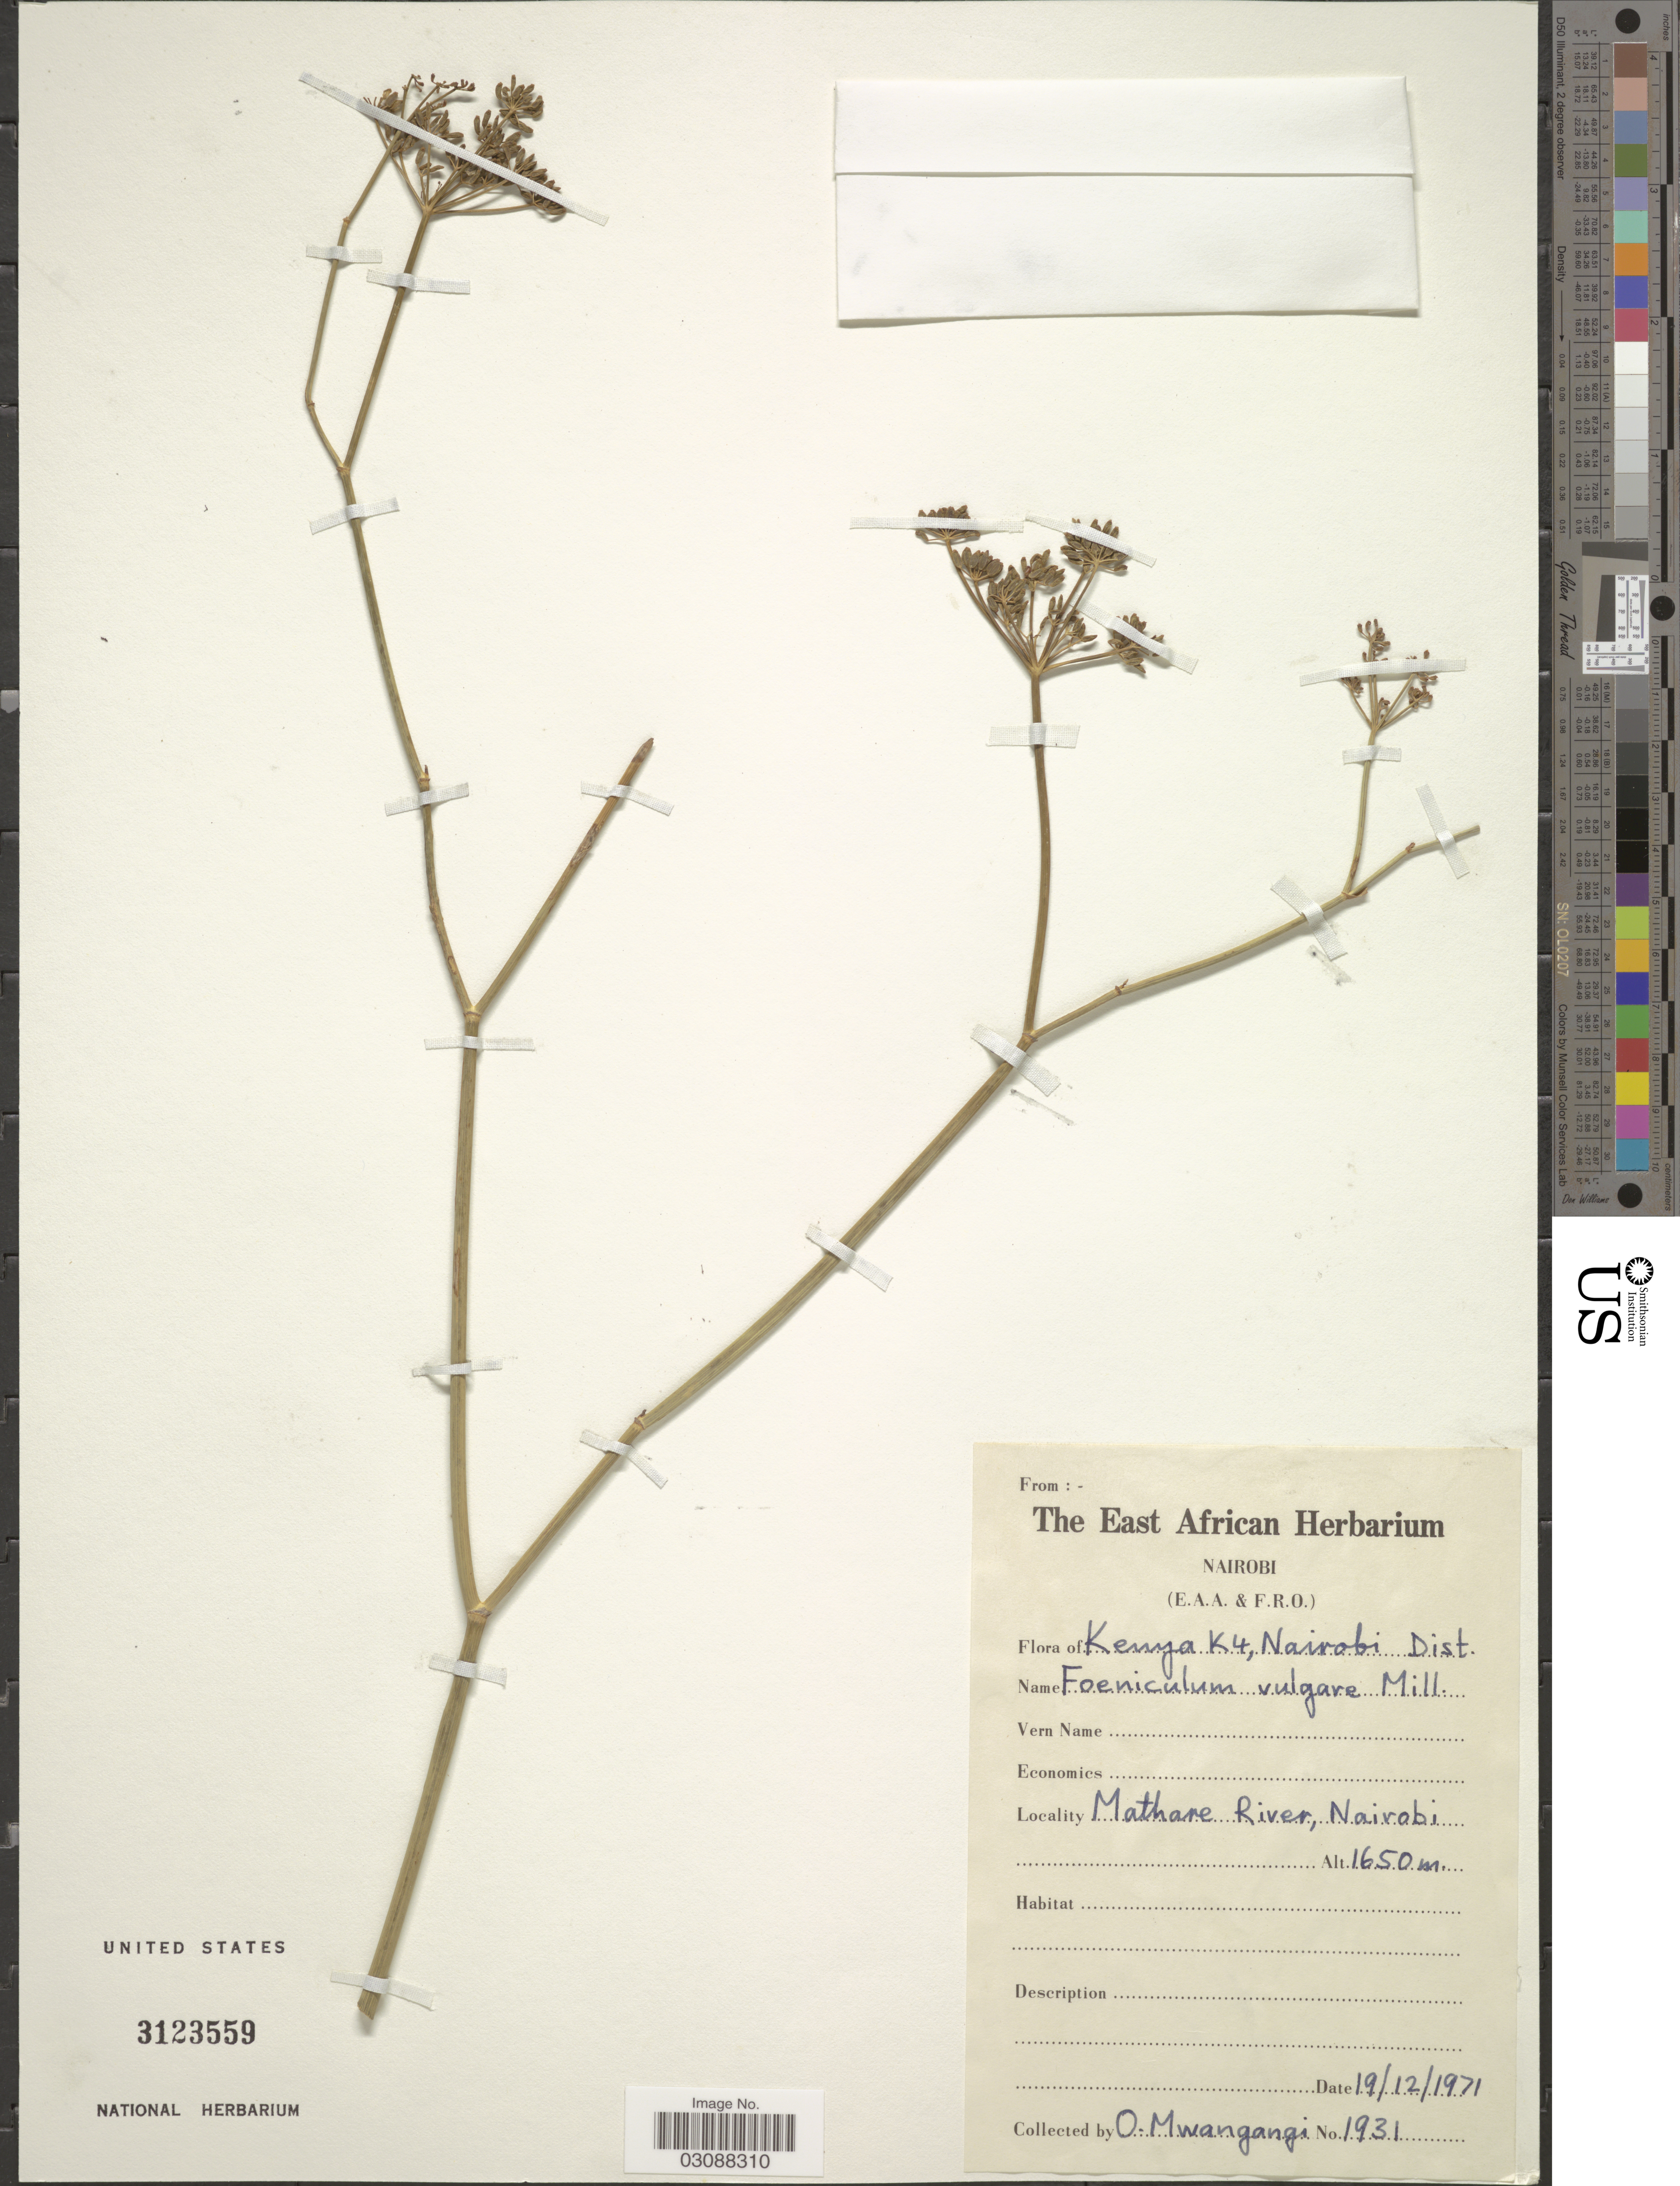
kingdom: Plantae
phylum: Tracheophyta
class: Magnoliopsida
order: Apiales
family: Apiaceae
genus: Foeniculum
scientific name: Foeniculum vulgare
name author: Mill.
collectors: O. M. Mwangangi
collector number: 1931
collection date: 1971-12-19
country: Kenya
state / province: Nairobi Area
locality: K4, Nairobi Dist. Mathare River, Nairobi.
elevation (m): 1650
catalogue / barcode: US 3123559